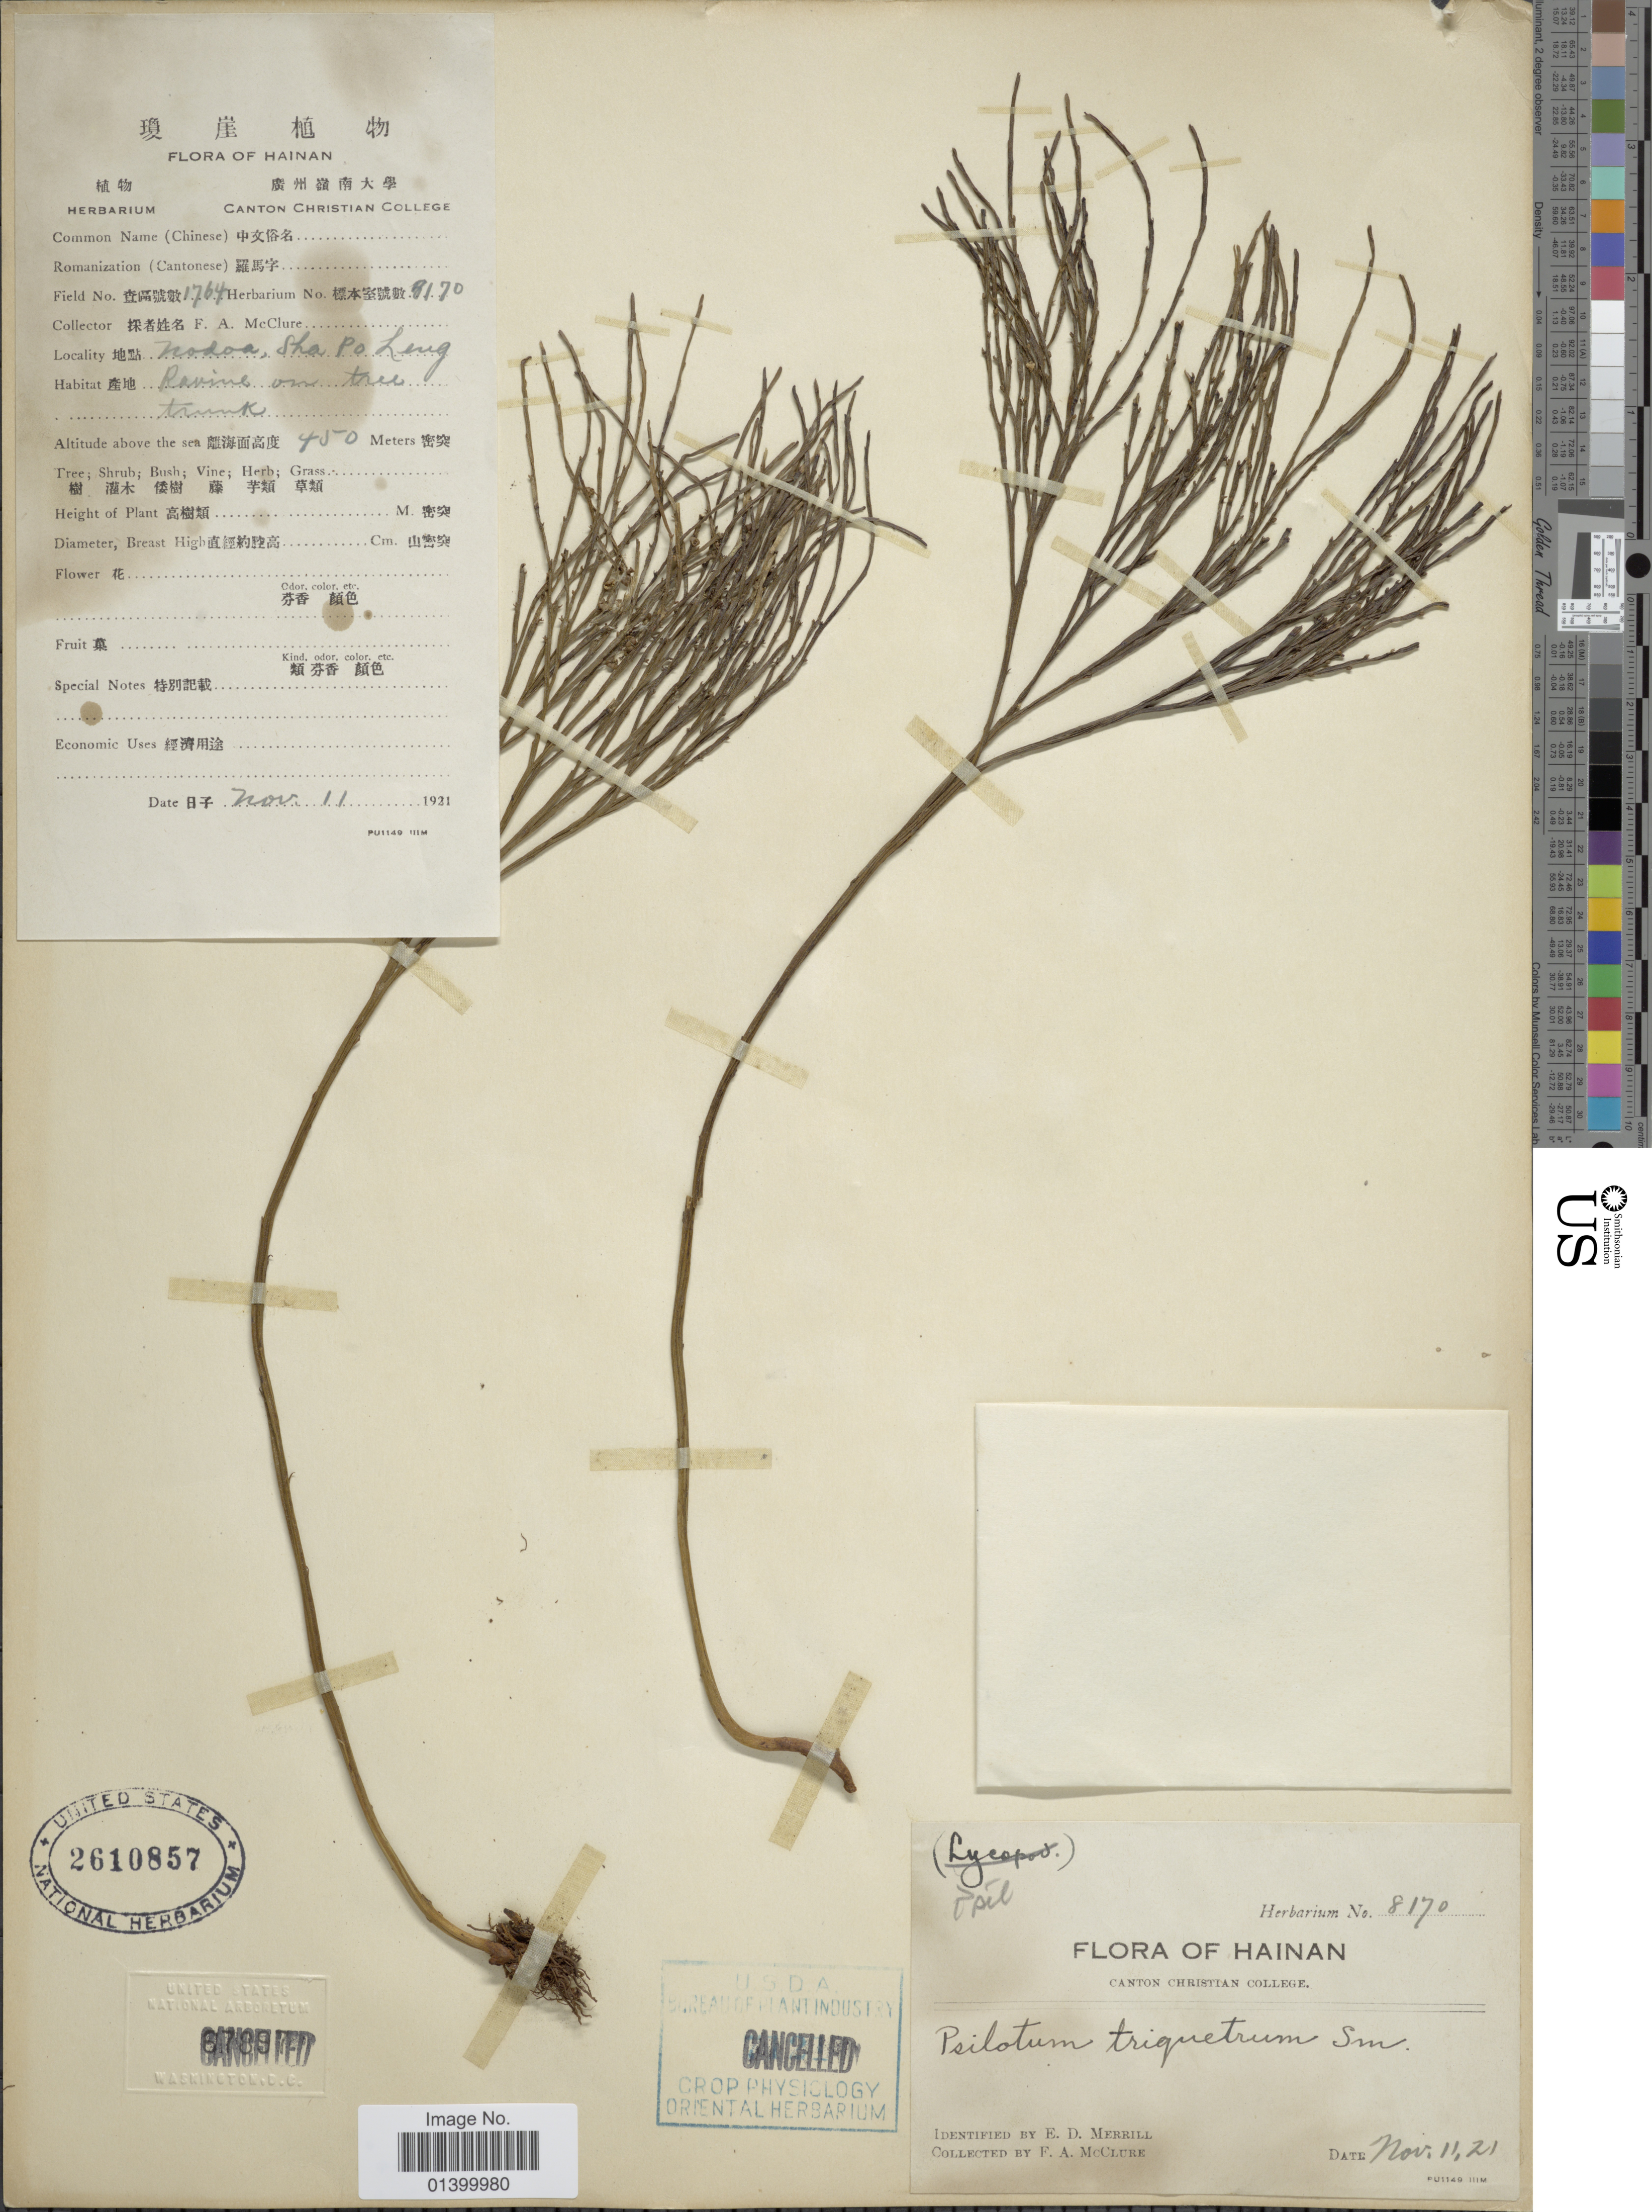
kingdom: Plantae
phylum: Tracheophyta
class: Polypodiopsida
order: Psilotales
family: Psilotaceae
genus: Psilotum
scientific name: Psilotum nudum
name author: (L.) P. Beauv.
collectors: F. A. McClure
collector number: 8170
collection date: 1921-11-11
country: China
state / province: Hainan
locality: Nodoa, Sha Po Leug [interpreted]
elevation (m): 450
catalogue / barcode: US 2610857